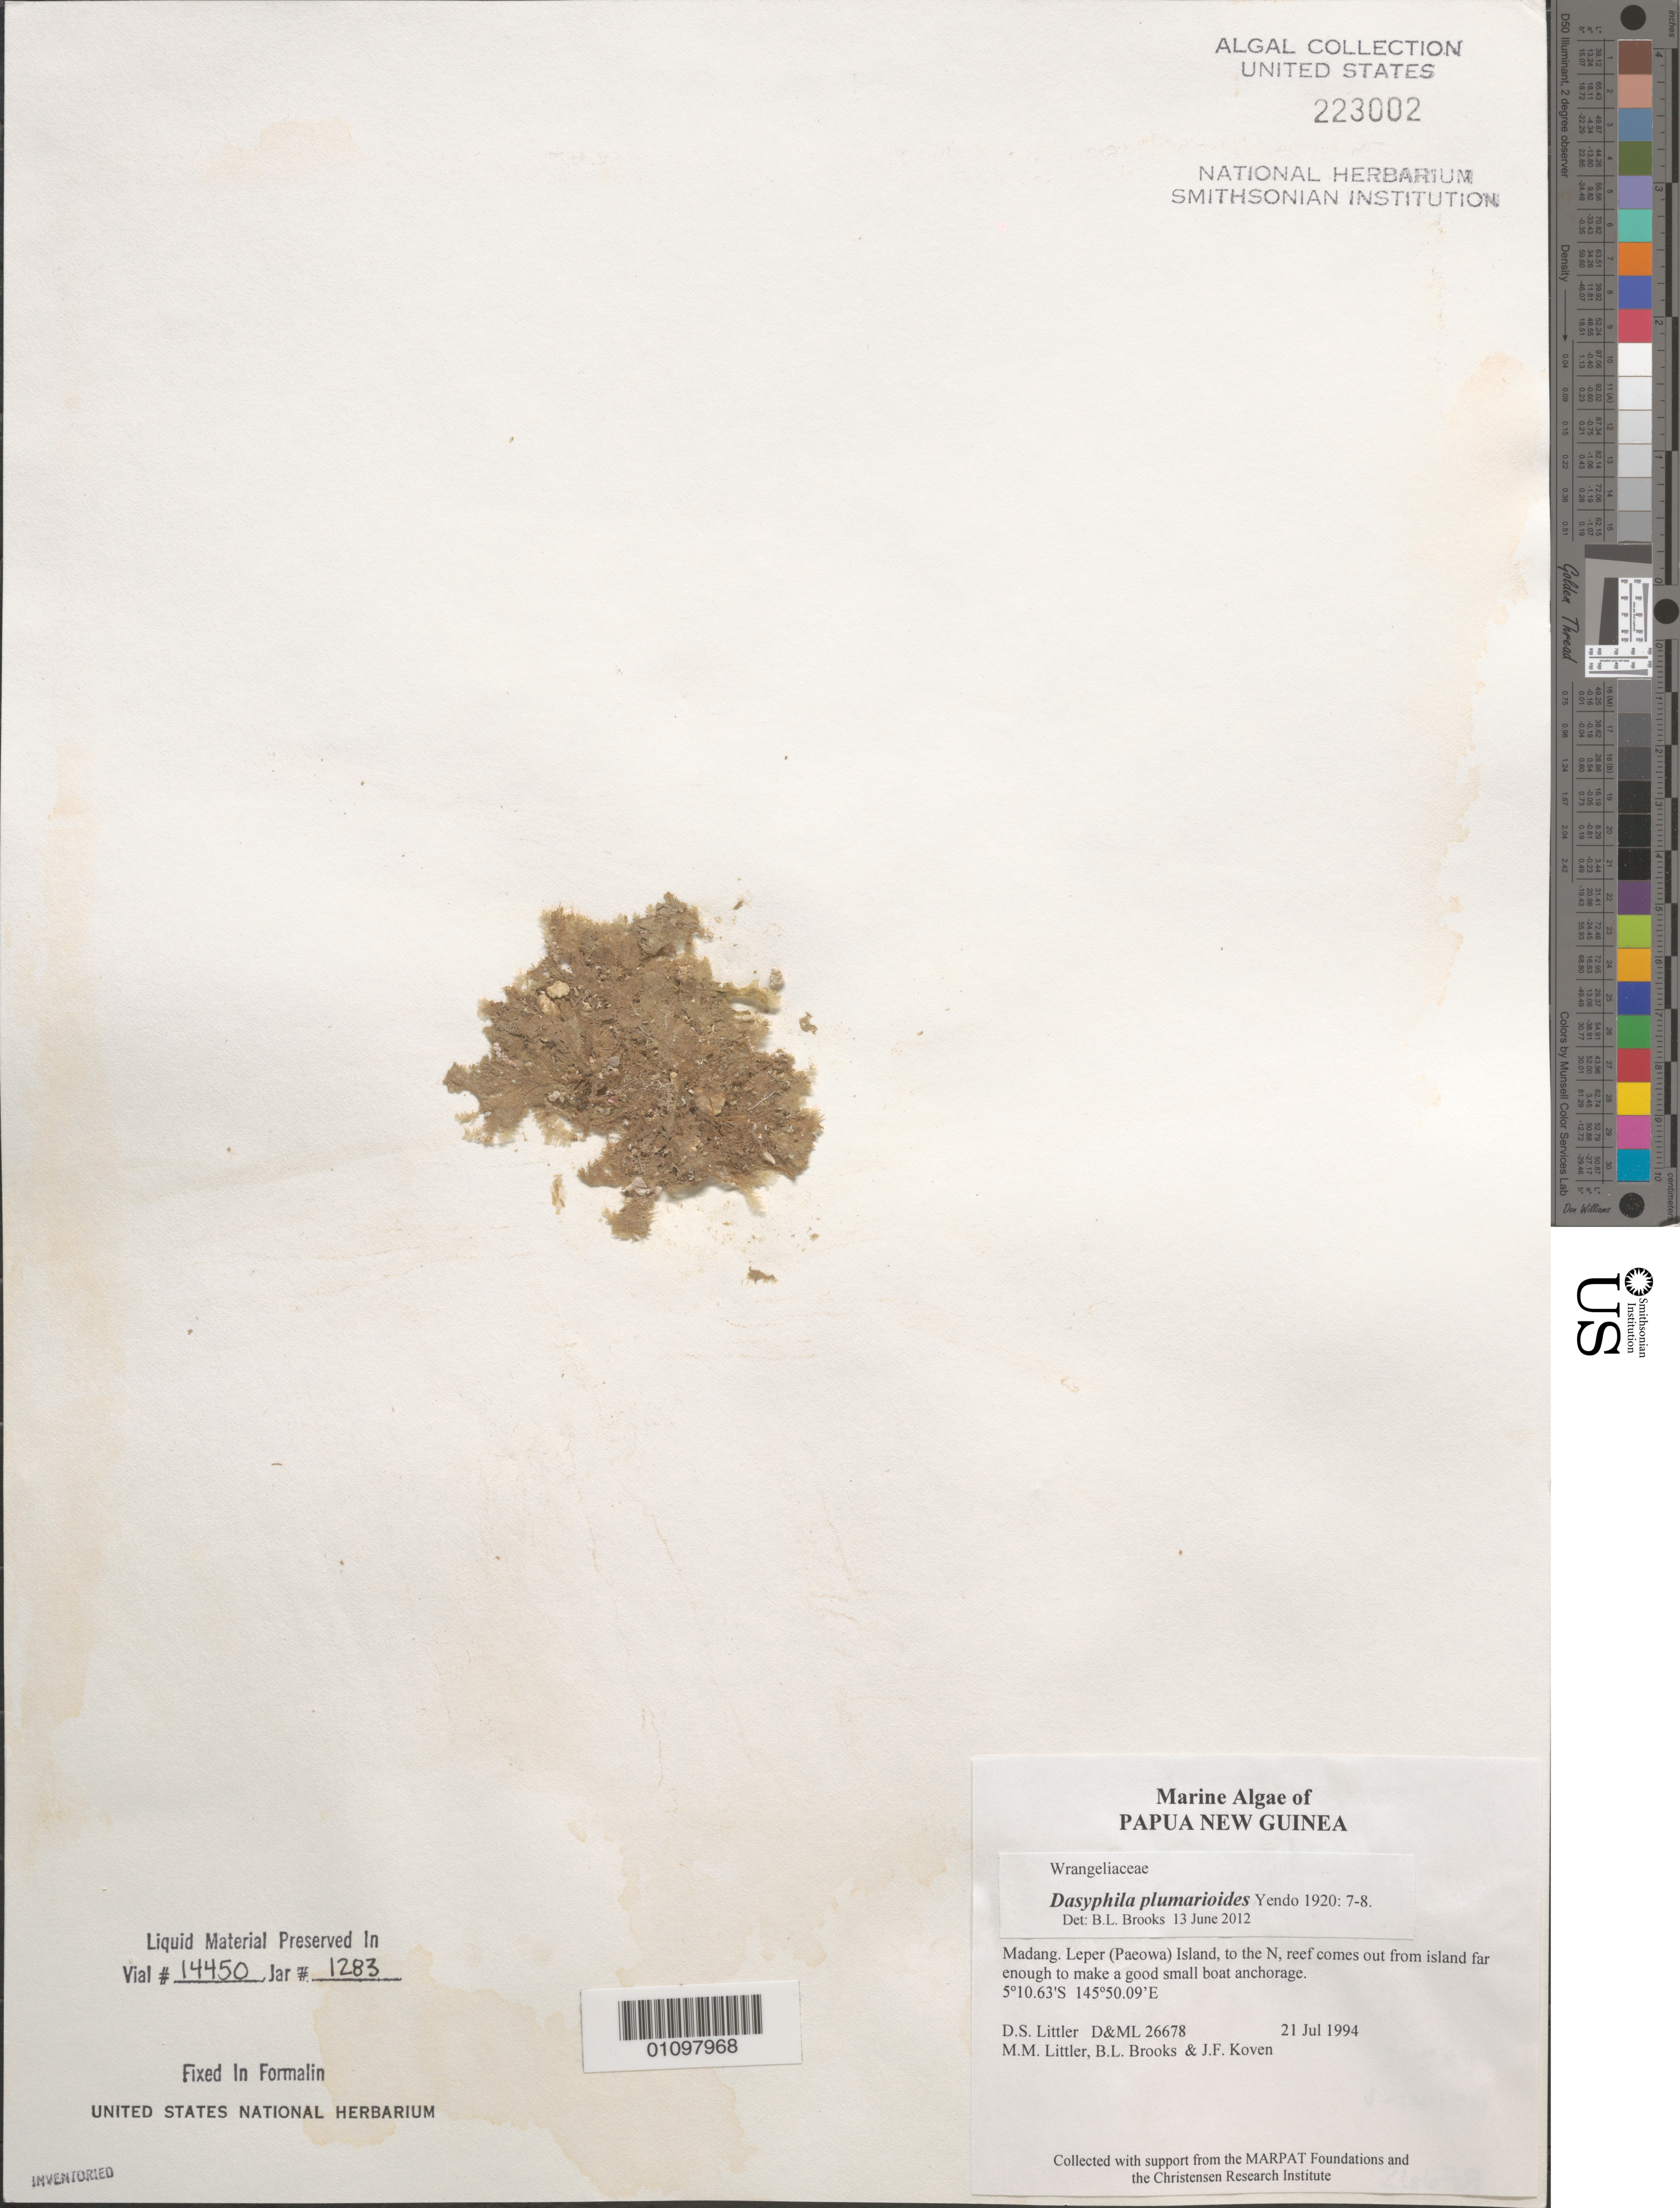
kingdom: Plantae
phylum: Rhodophyta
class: Florideophyceae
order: Ceramiales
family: Ceramiaceae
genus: Dasyphila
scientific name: Dasyphila plumarioides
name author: Yendo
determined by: Brooks, B. L., (BOT), Smithsonian Institution - National Museum of Natural History (UNITED STATES)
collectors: D. S. Littler, M. M. Littler, B. Brooks & J. Koven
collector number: D&ML 26678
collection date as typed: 21 Jul 1994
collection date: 1994-07-21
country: Papua New Guinea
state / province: Madang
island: Leper [Paeowa]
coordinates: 5 10.63'S, 145 50.09'E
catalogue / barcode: US 223002